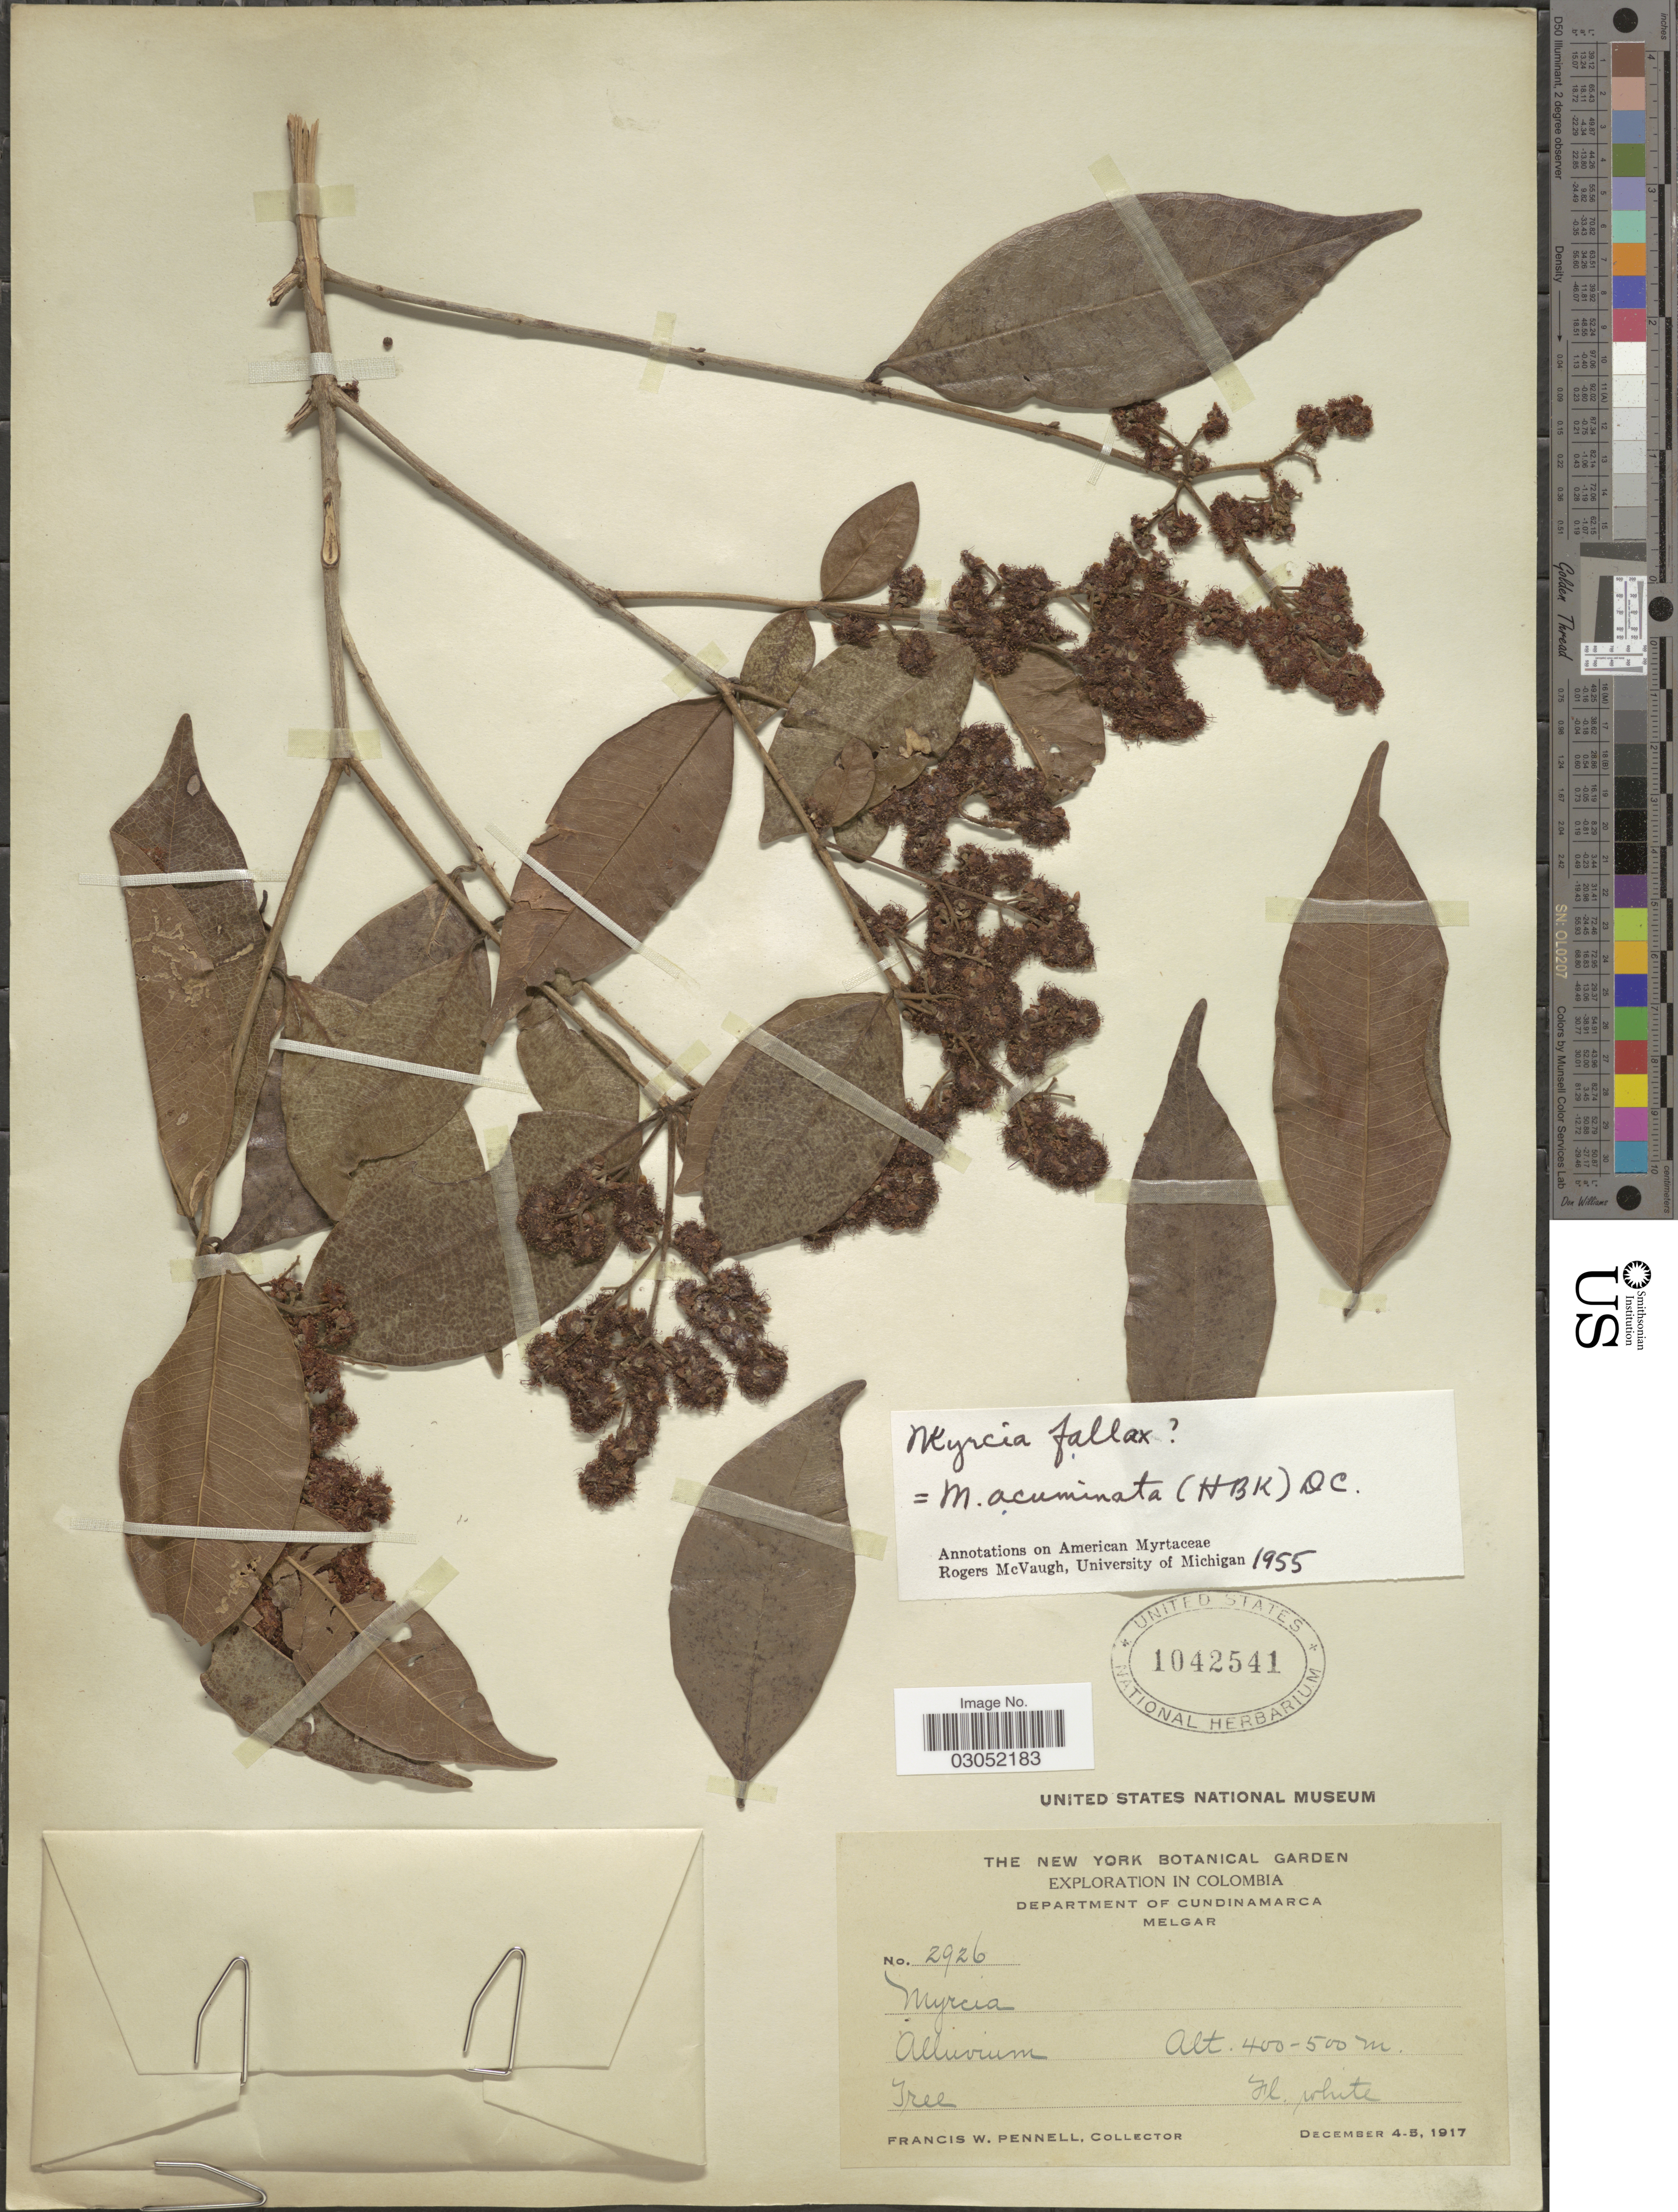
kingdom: Plantae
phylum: Tracheophyta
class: Magnoliopsida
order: Myrtales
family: Myrtaceae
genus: Myrcia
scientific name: Myrcia fallax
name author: (Rich.) DC.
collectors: F. W. Pennell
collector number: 2926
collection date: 1917-12-04/1917-12-05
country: Colombia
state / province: Cundinamarca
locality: Department of Cundinamarca. Melgar.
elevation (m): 400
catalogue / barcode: US 1042541